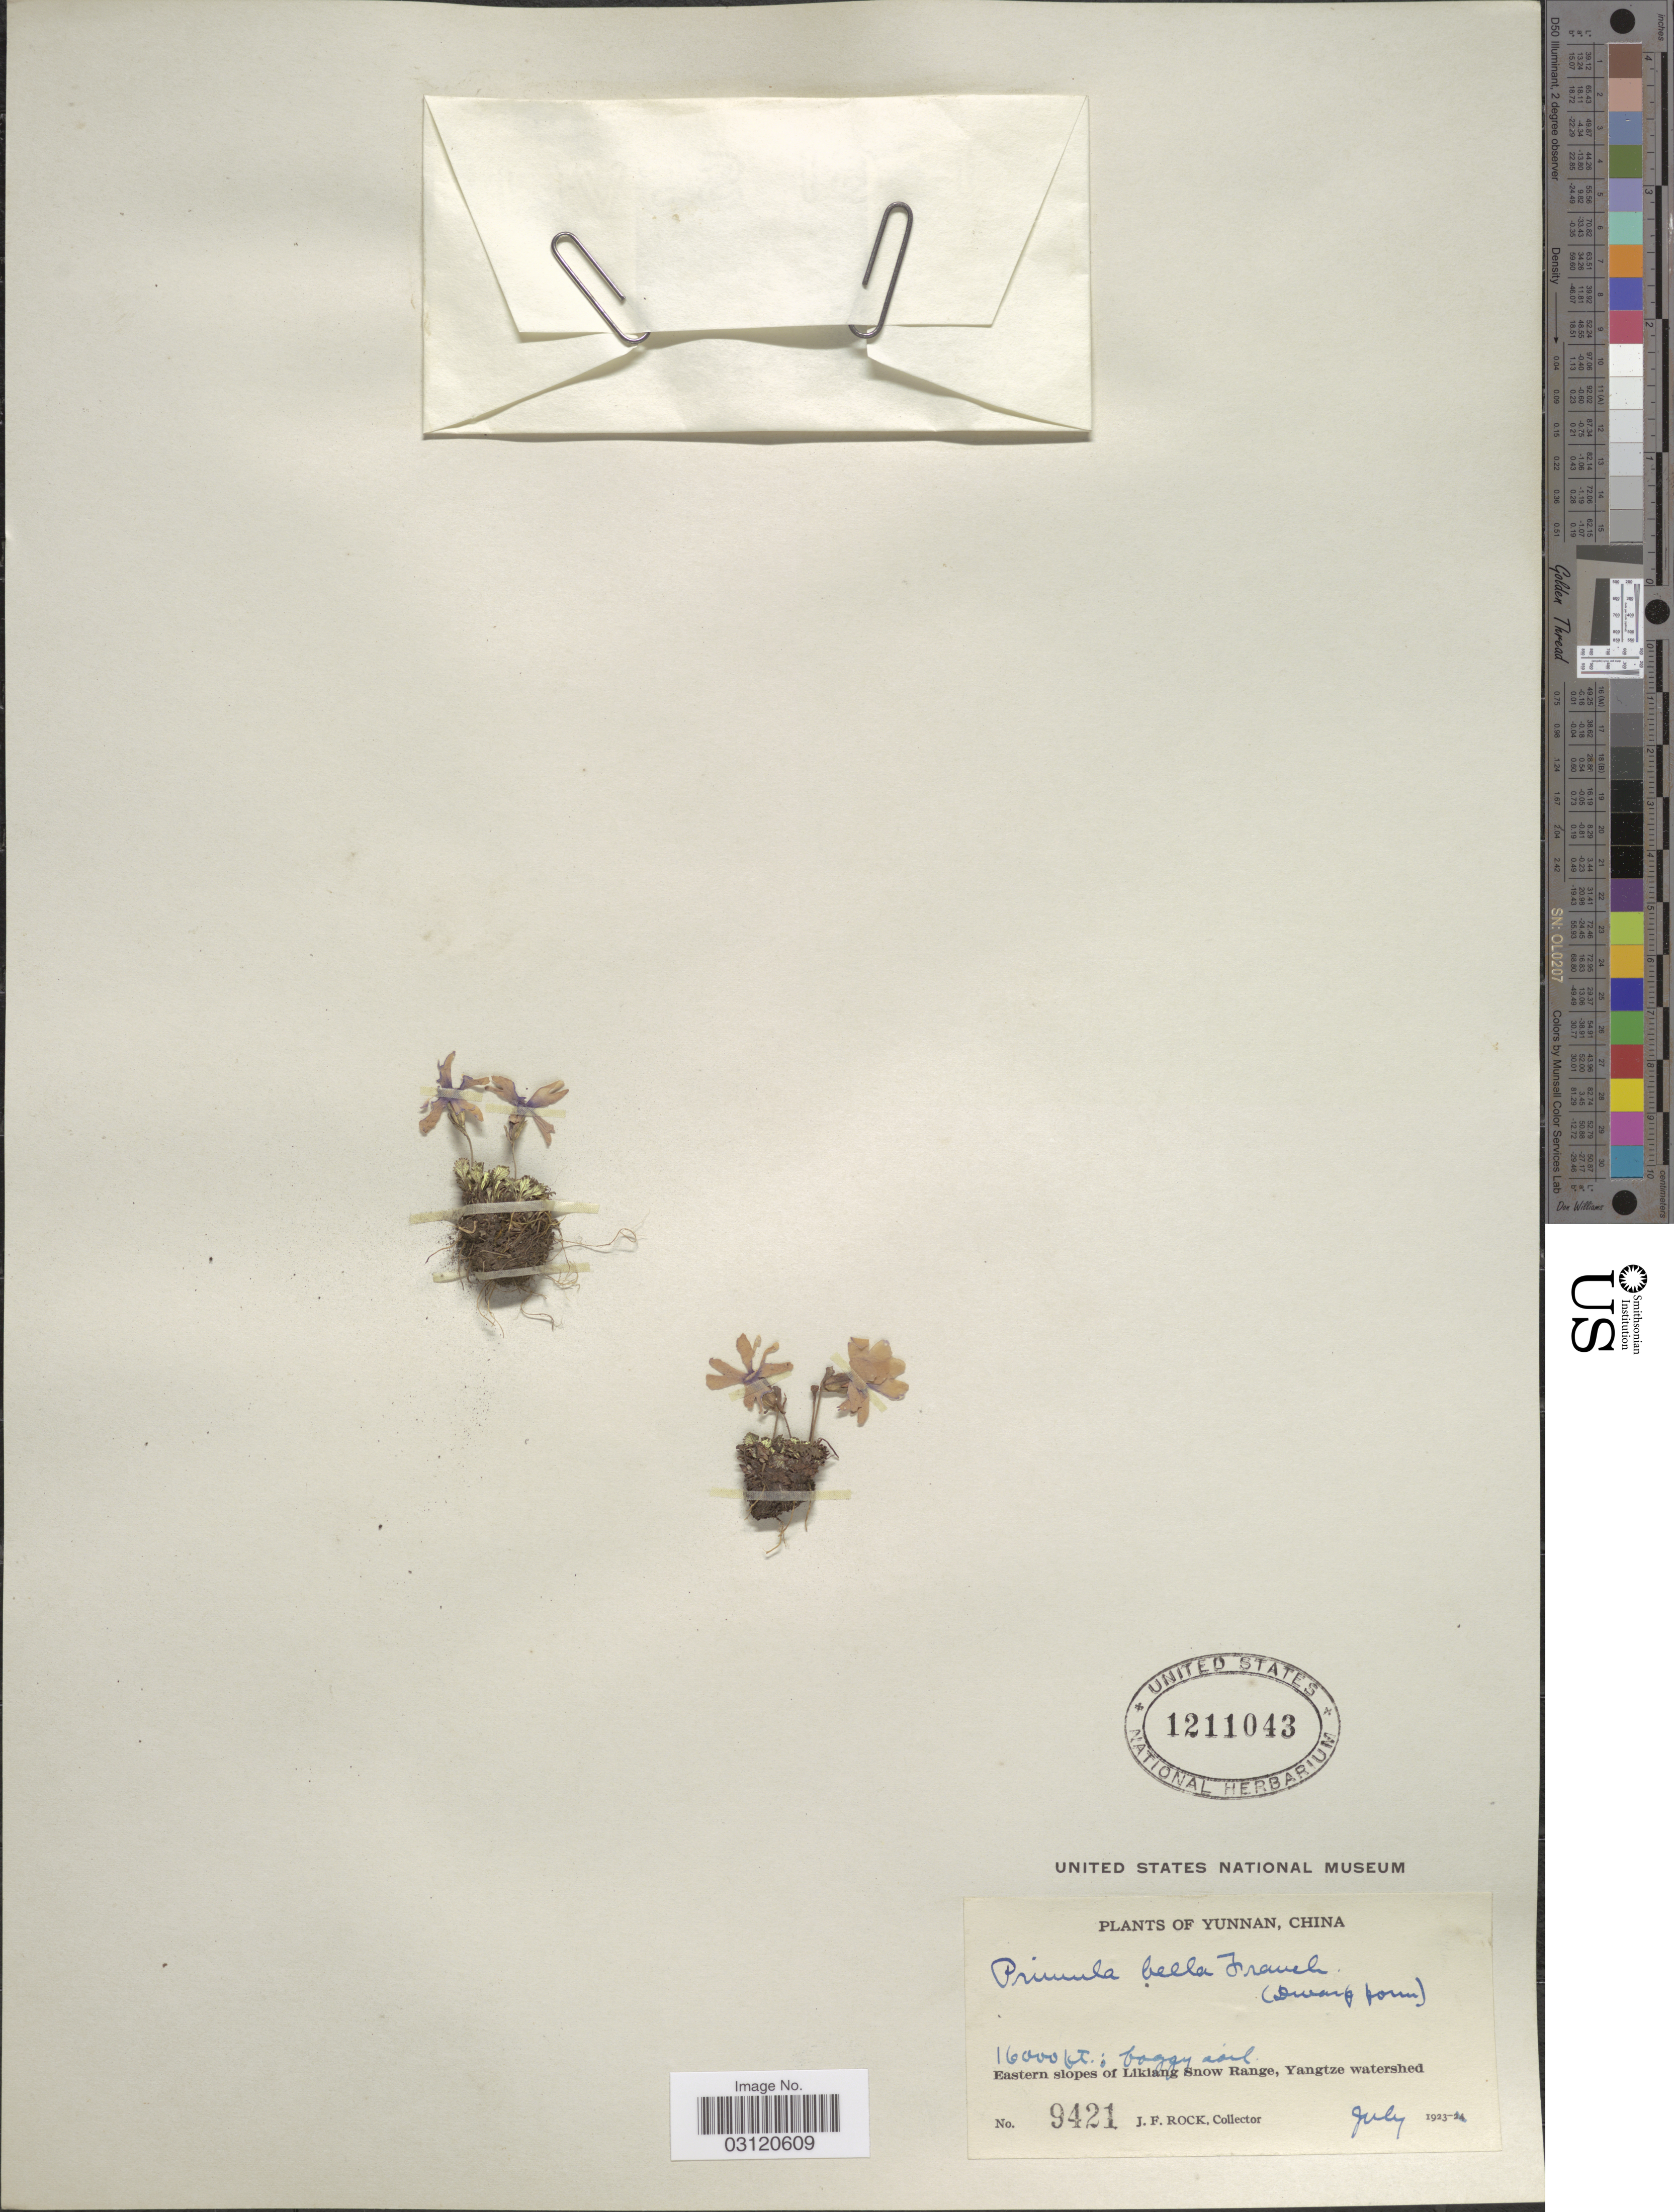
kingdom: Plantae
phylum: Tracheophyta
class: Magnoliopsida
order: Ericales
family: Primulaceae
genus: Primula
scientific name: Primula bella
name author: Franch.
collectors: J. Rock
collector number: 9421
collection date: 1923-07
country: China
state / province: Yunnan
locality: Eastern slopes of Likiang Snow Range, Yangtze watershed.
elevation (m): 4877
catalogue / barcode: US 1211043